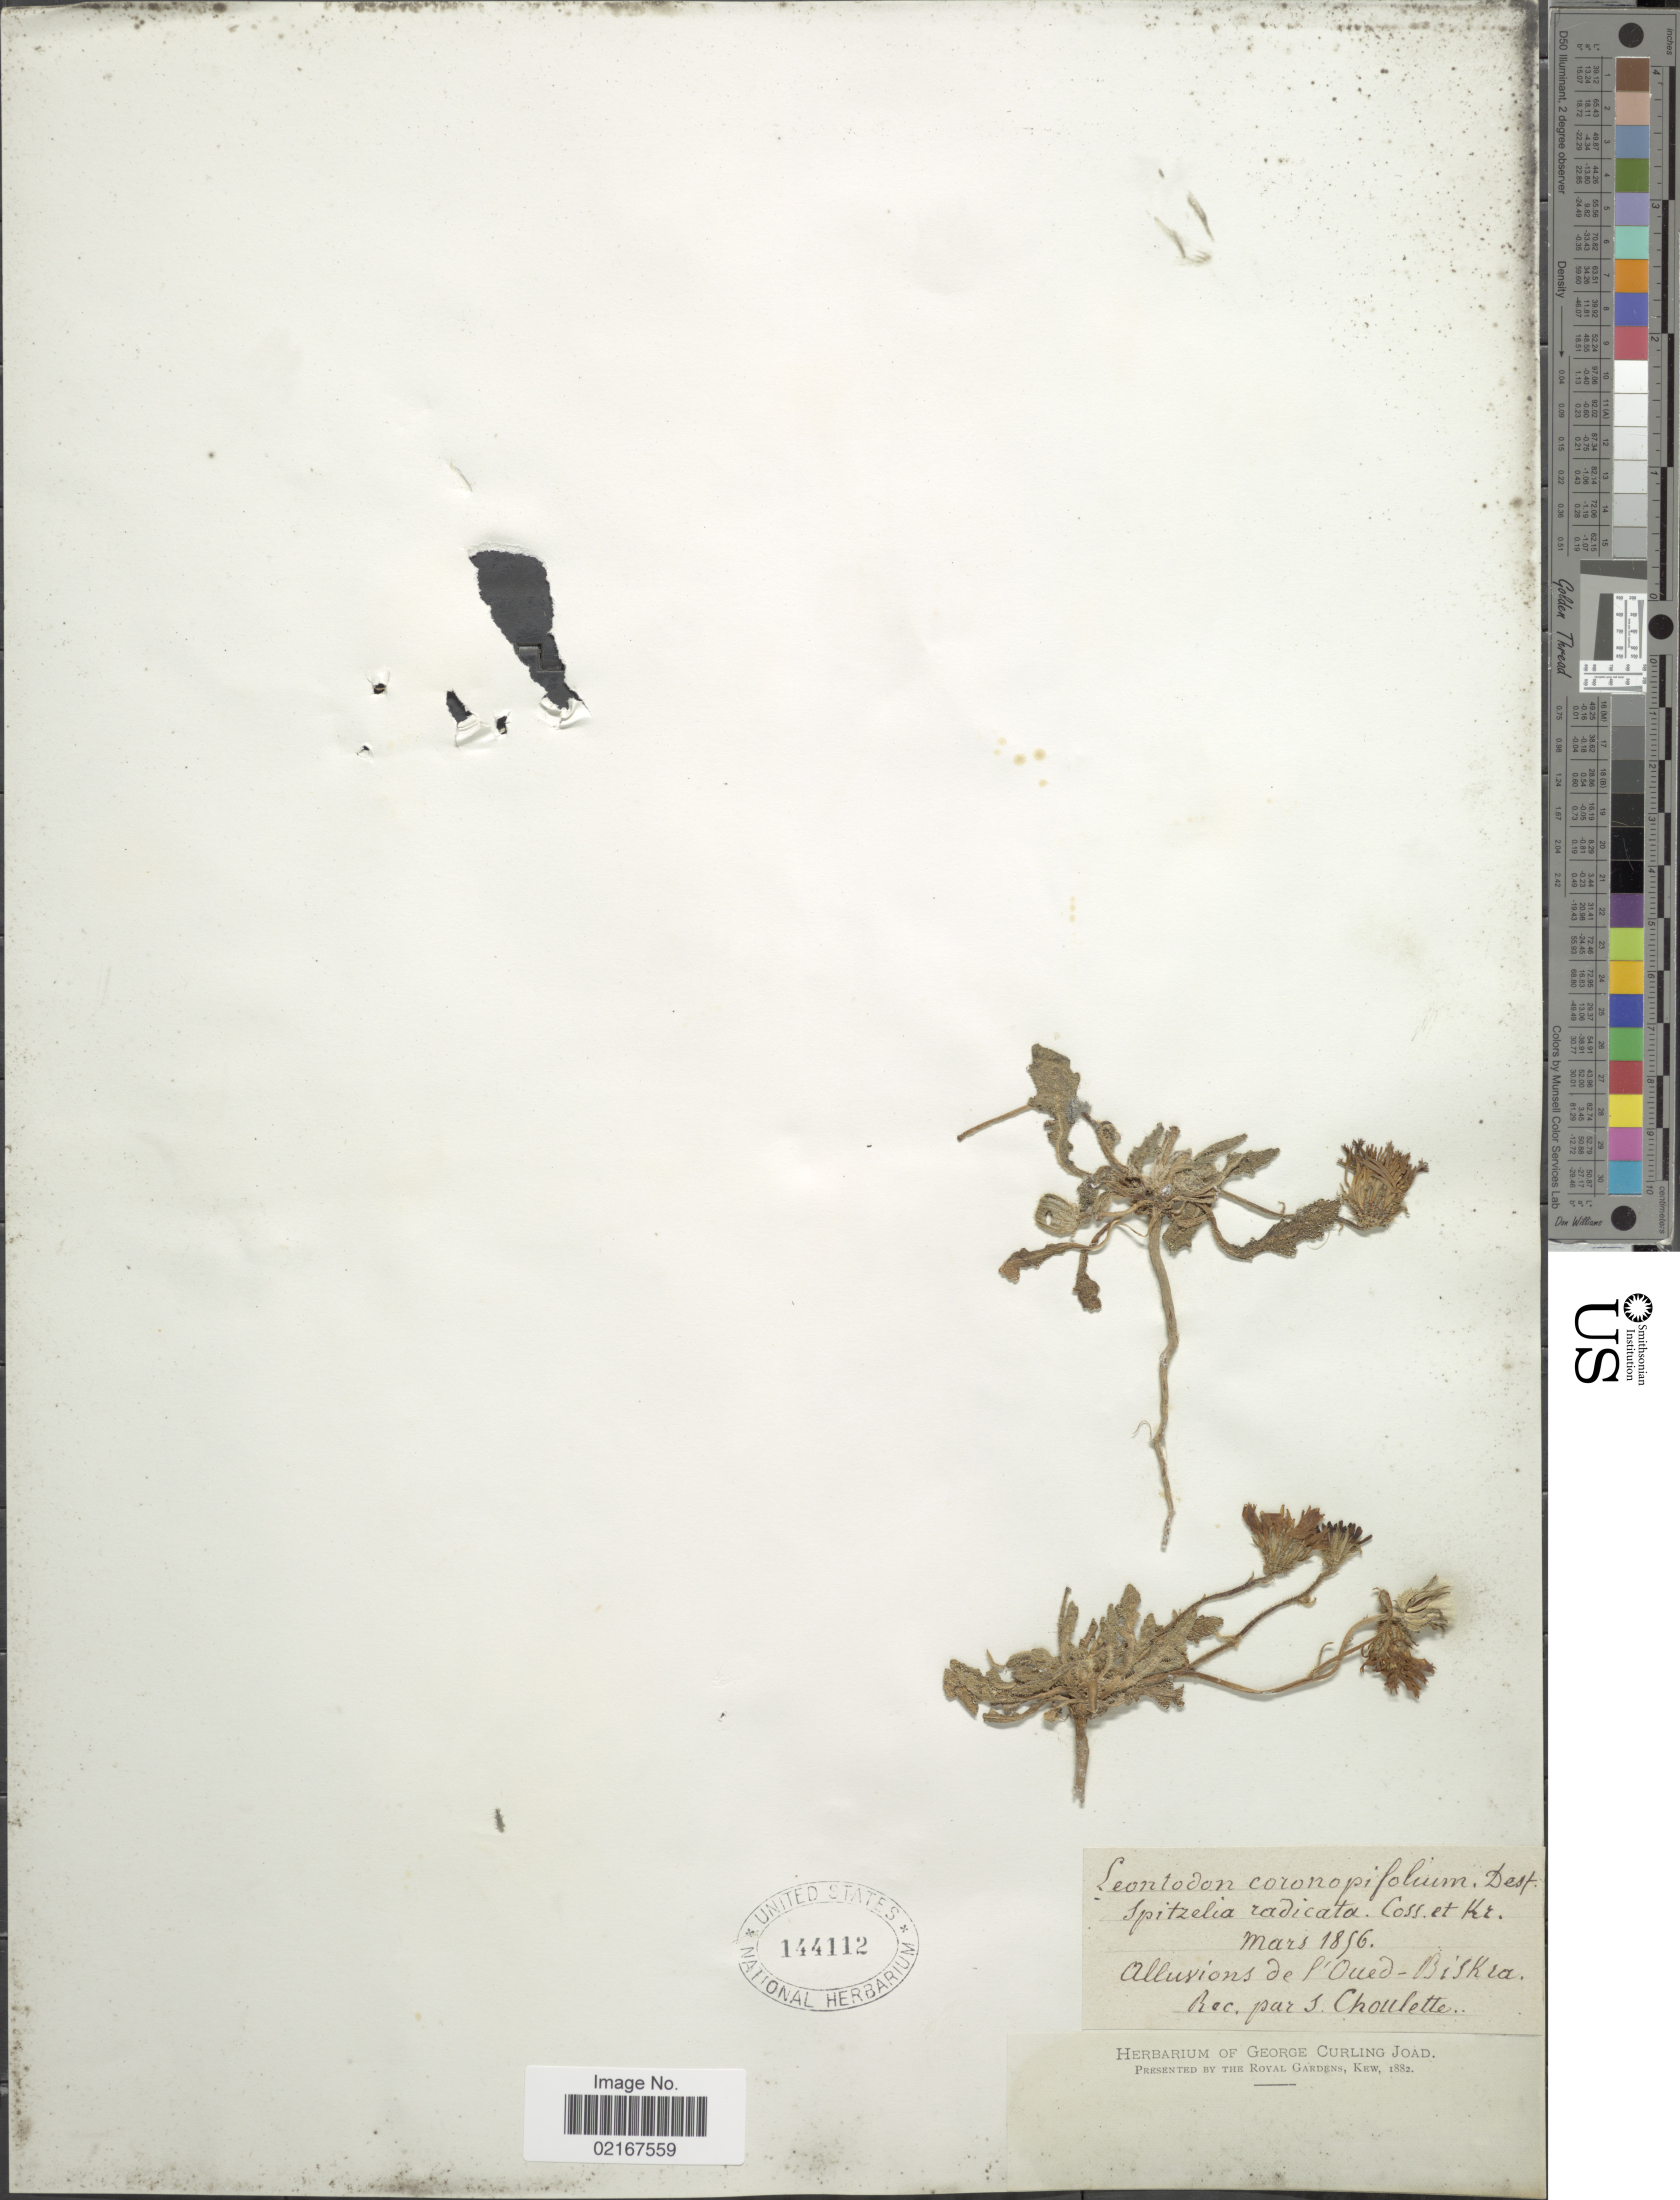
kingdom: Plantae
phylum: Tracheophyta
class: Magnoliopsida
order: Asterales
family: Asteraceae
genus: Picris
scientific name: Picris asplenioides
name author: L.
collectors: ex herb. George Curling Joad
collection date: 1856-03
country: Algeria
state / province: Biskra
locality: Allusions de l'Oued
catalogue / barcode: US 144112